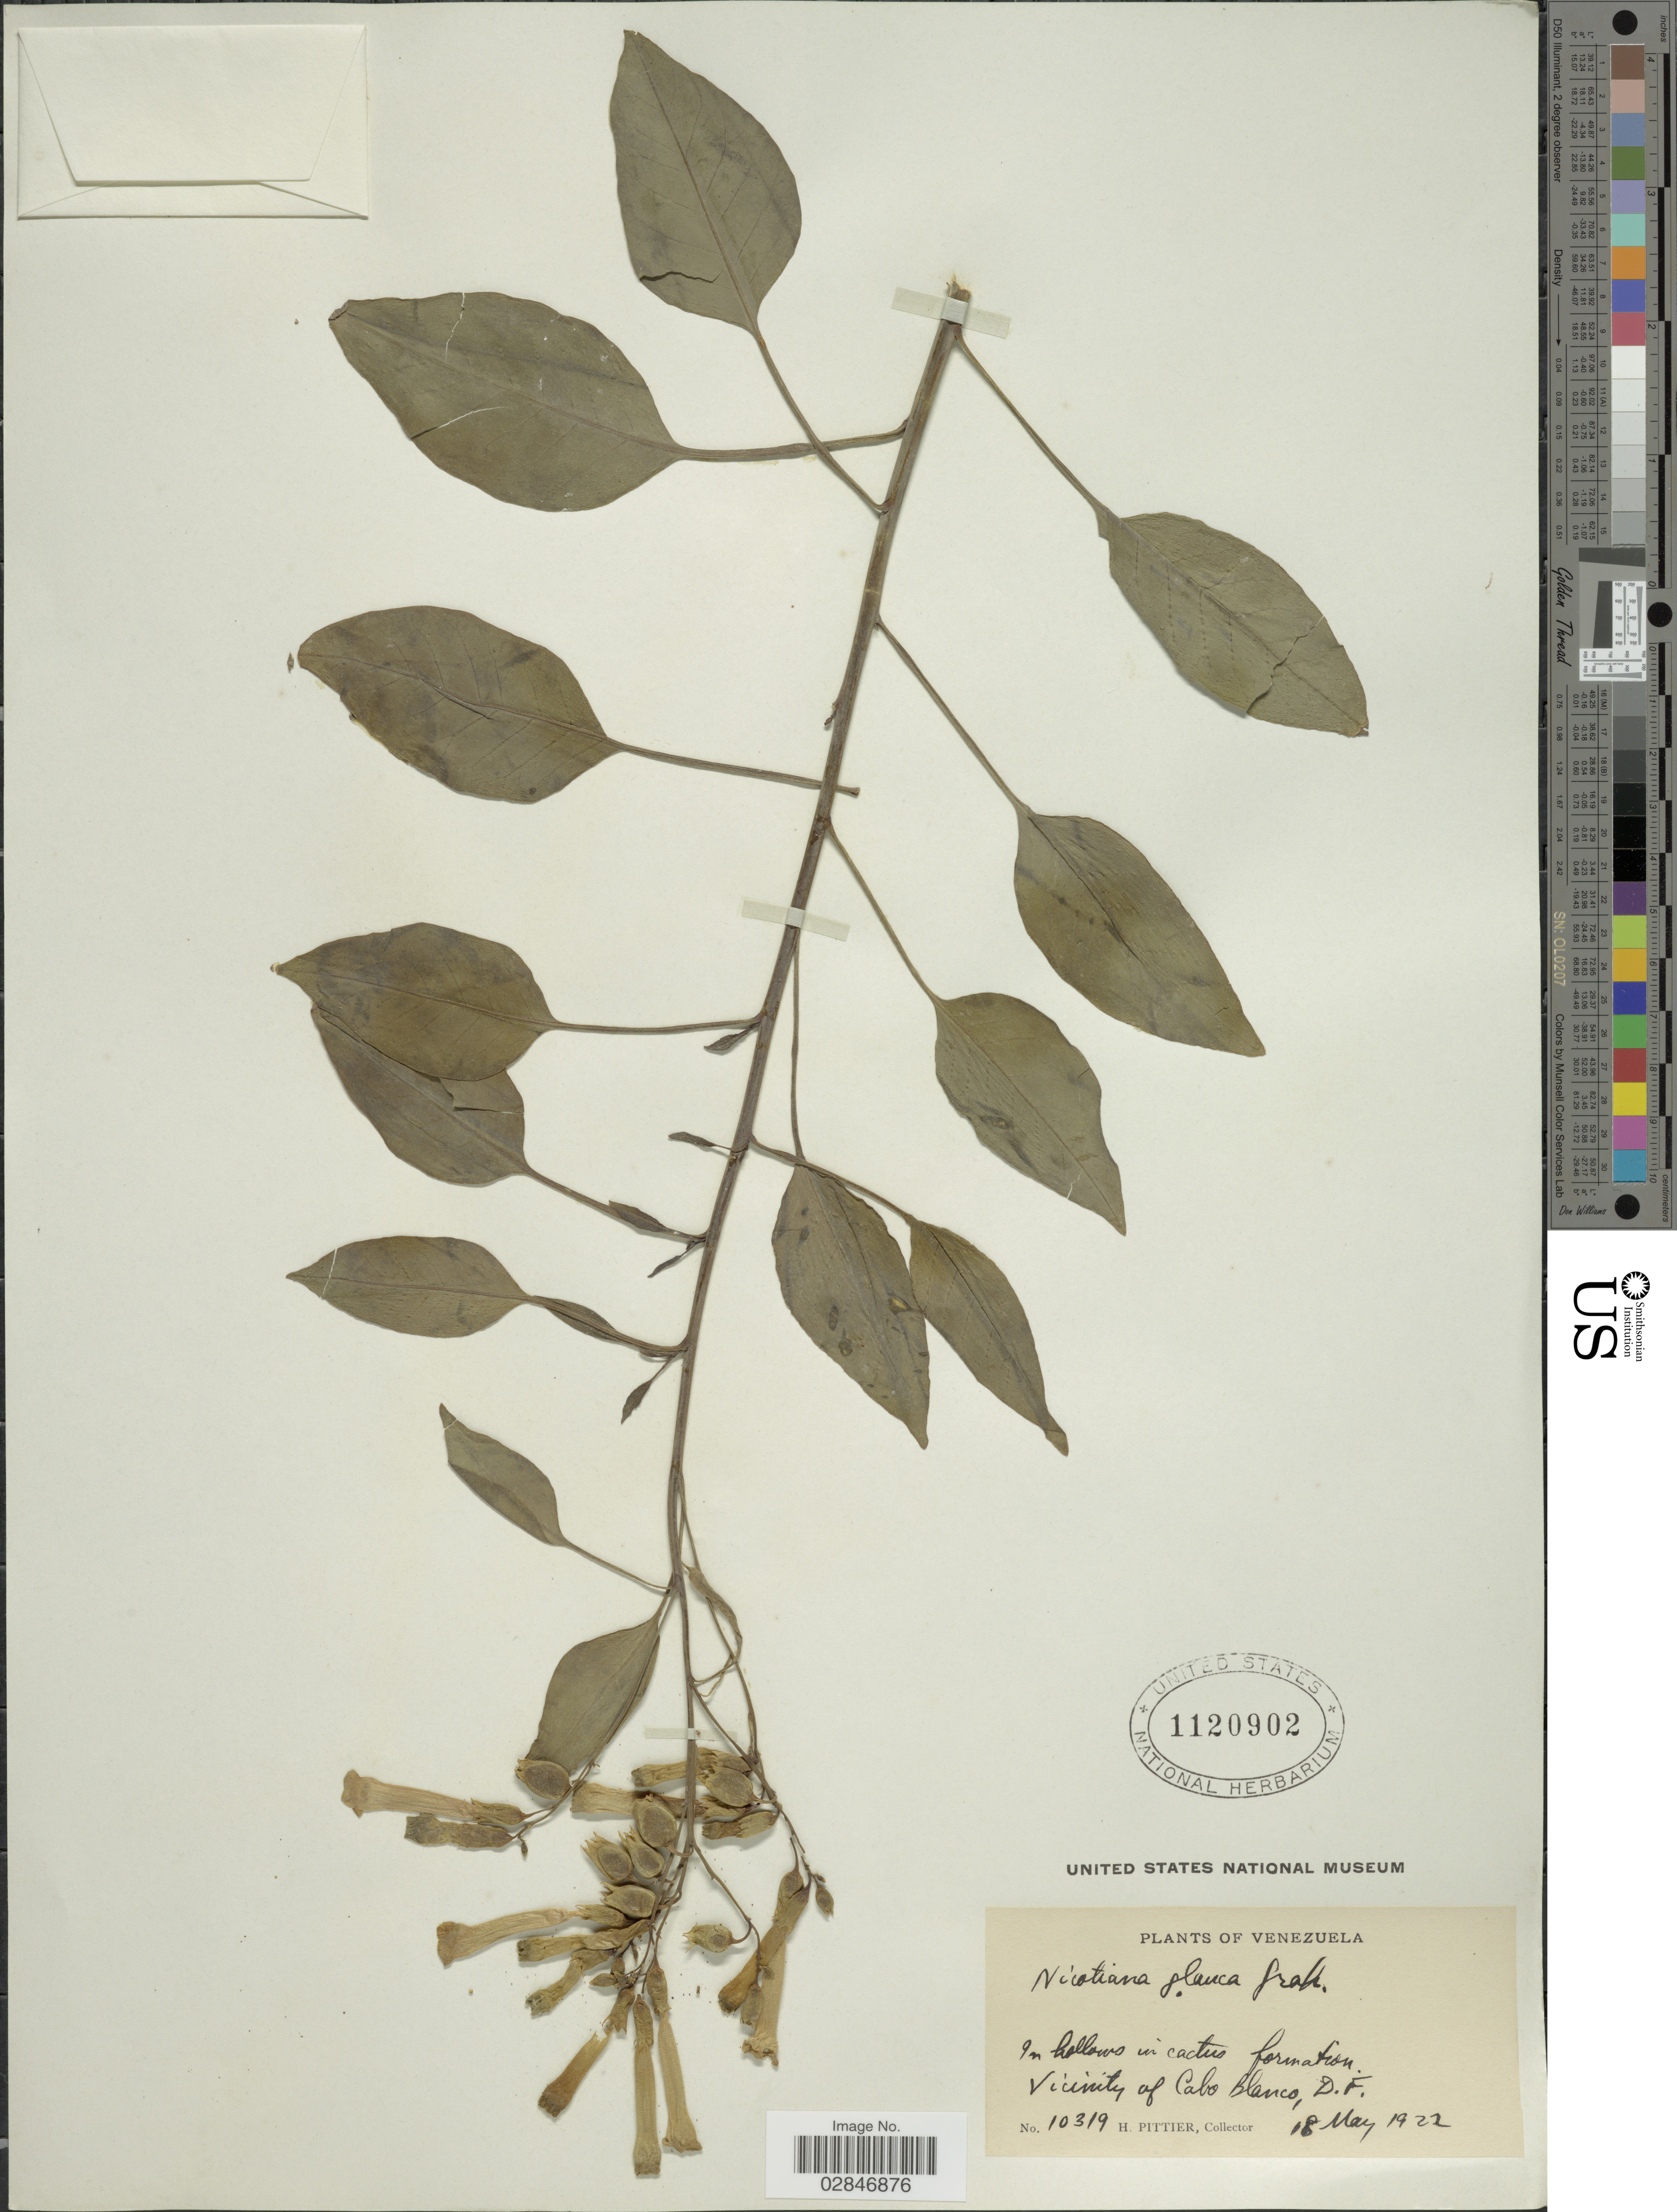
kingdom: Plantae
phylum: Tracheophyta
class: Magnoliopsida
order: Solanales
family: Solanaceae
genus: Nicotiana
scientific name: Nicotiana glauca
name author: Graham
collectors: H. F. Pittier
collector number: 10319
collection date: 1922-05-18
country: Venezuela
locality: Vicinity of Cabo Blanco, D.F.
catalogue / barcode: US 1120902